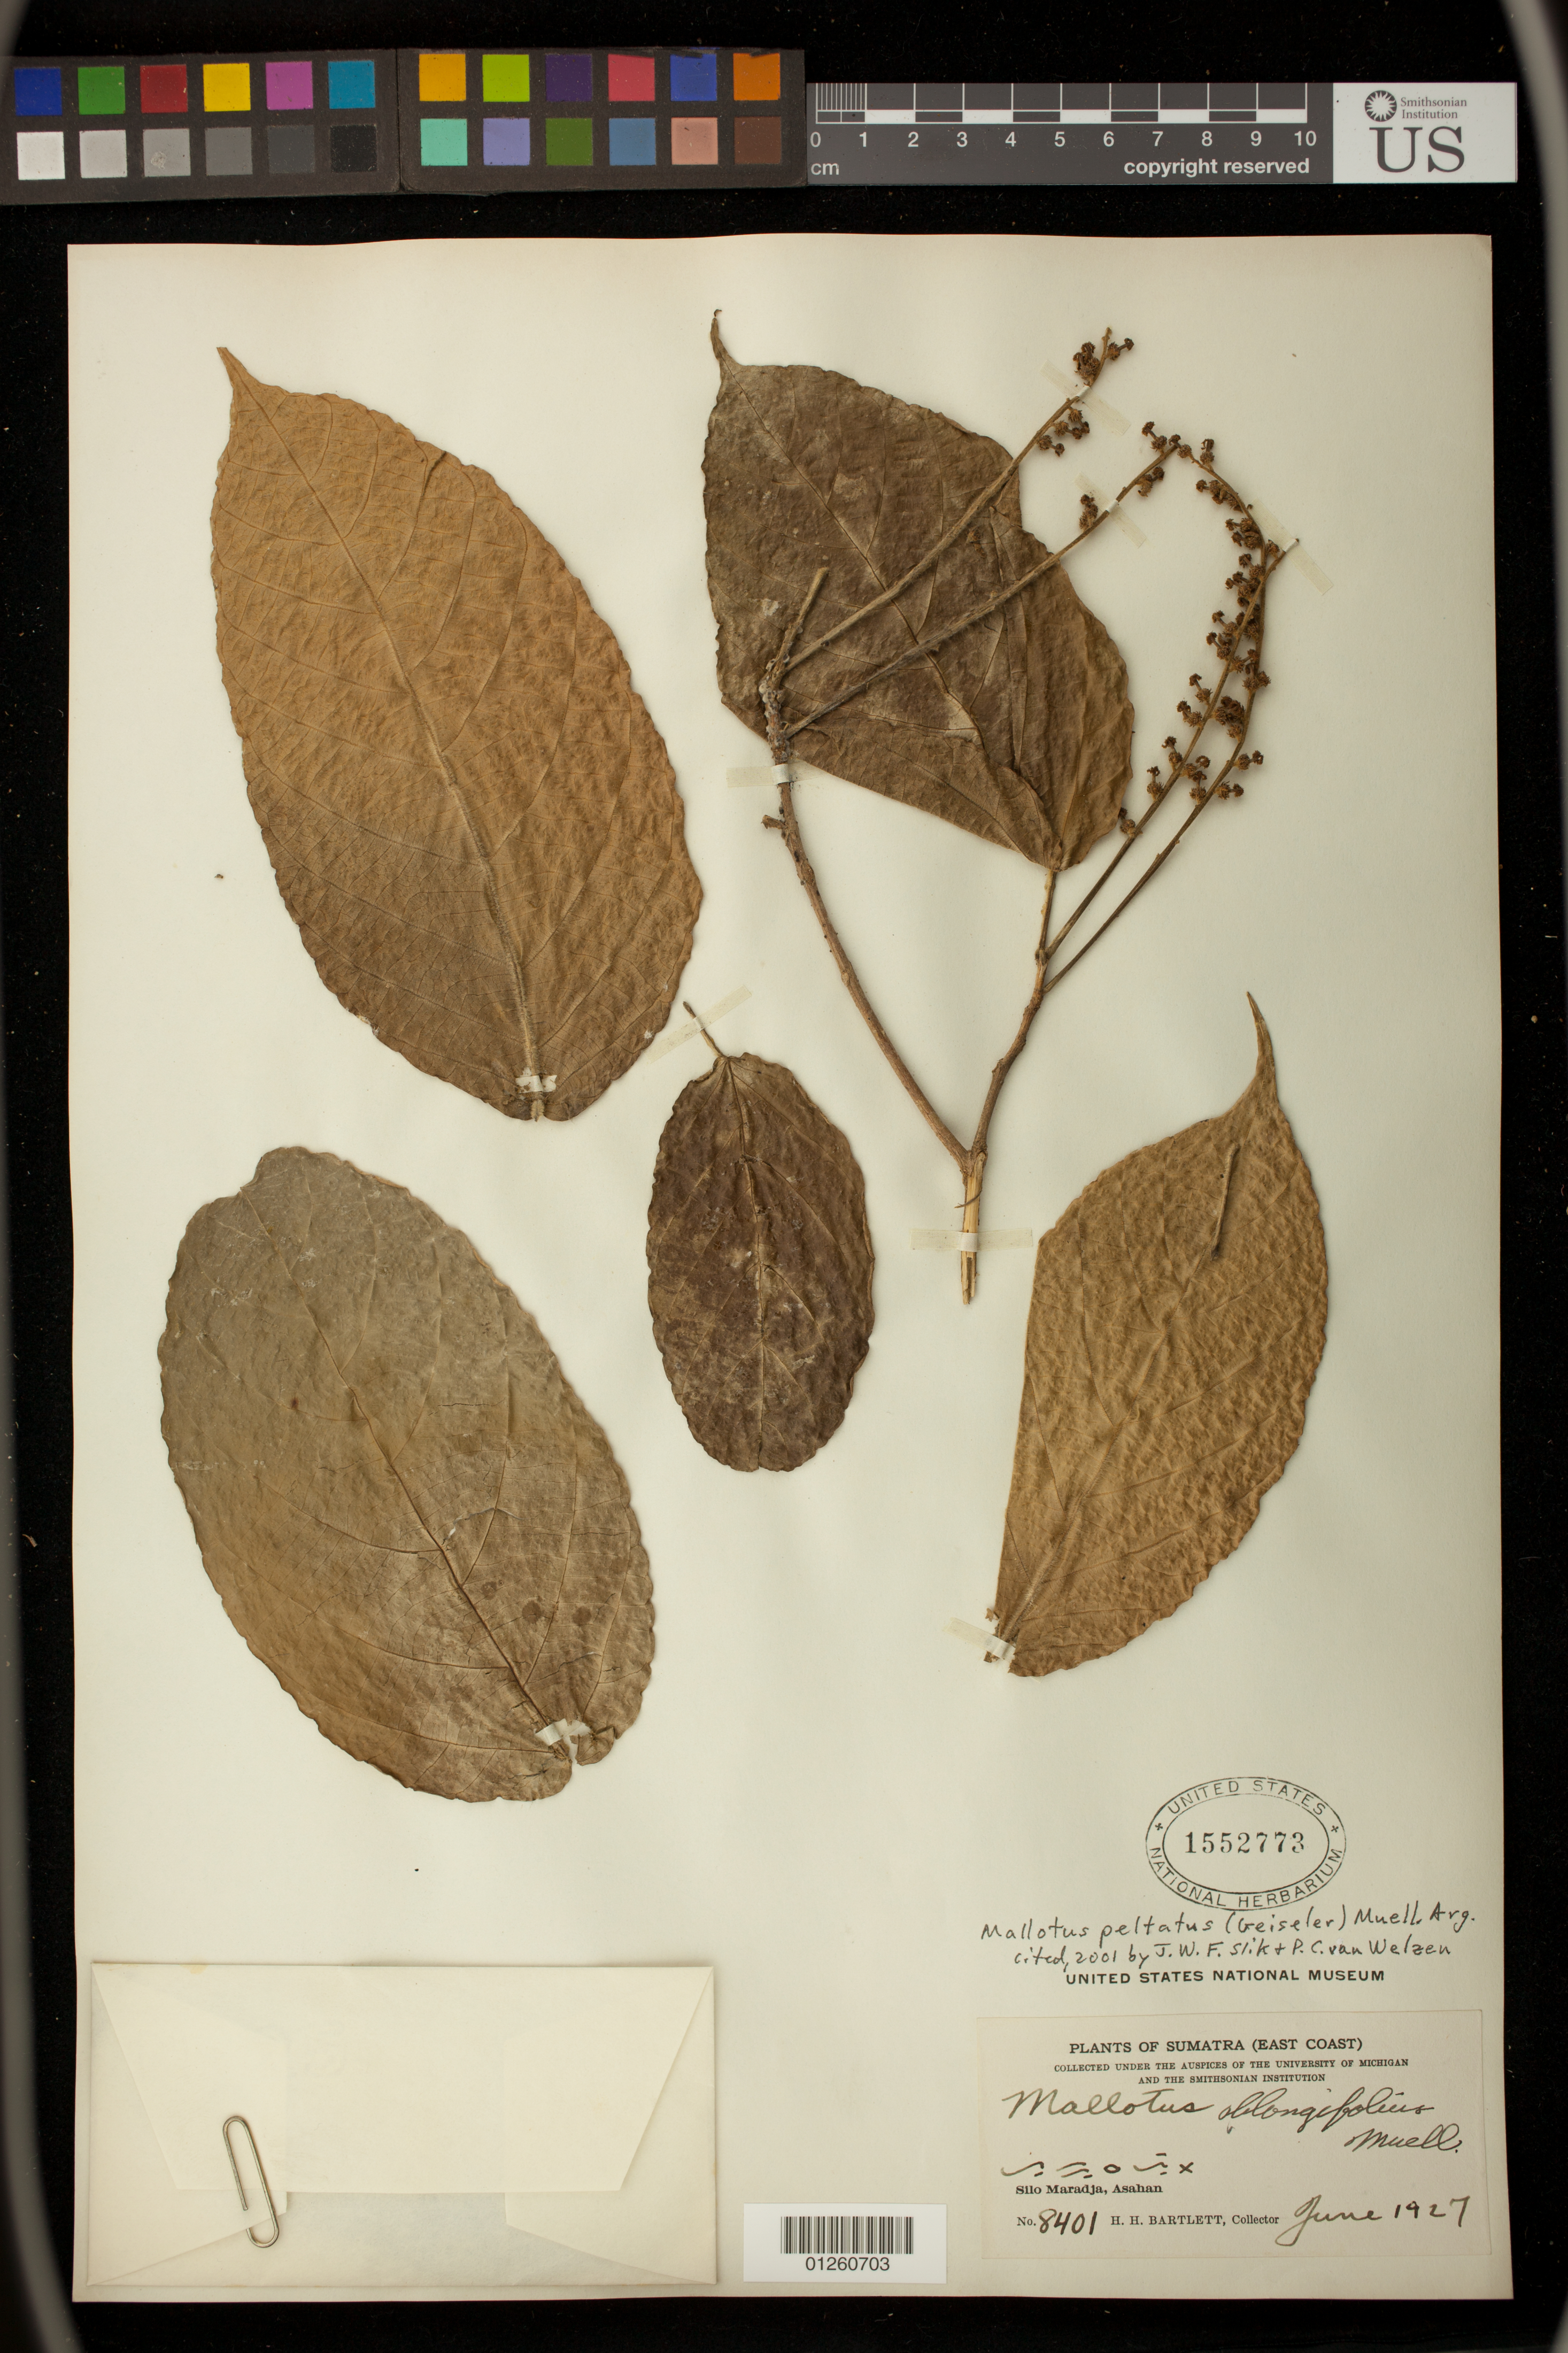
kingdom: Plantae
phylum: Tracheophyta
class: Magnoliopsida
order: Malpighiales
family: Euphorbiaceae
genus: Mallotus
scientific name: Mallotus peltatus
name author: (Geiseler) Müll. Arg.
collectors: H. H. Bartlett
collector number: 8401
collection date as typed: Jun 1927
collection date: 1927-06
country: Indonesia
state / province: Sumatra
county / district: Sumatera Utara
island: Sumatra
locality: Silo Maradja, Asahan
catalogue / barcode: US 1552773